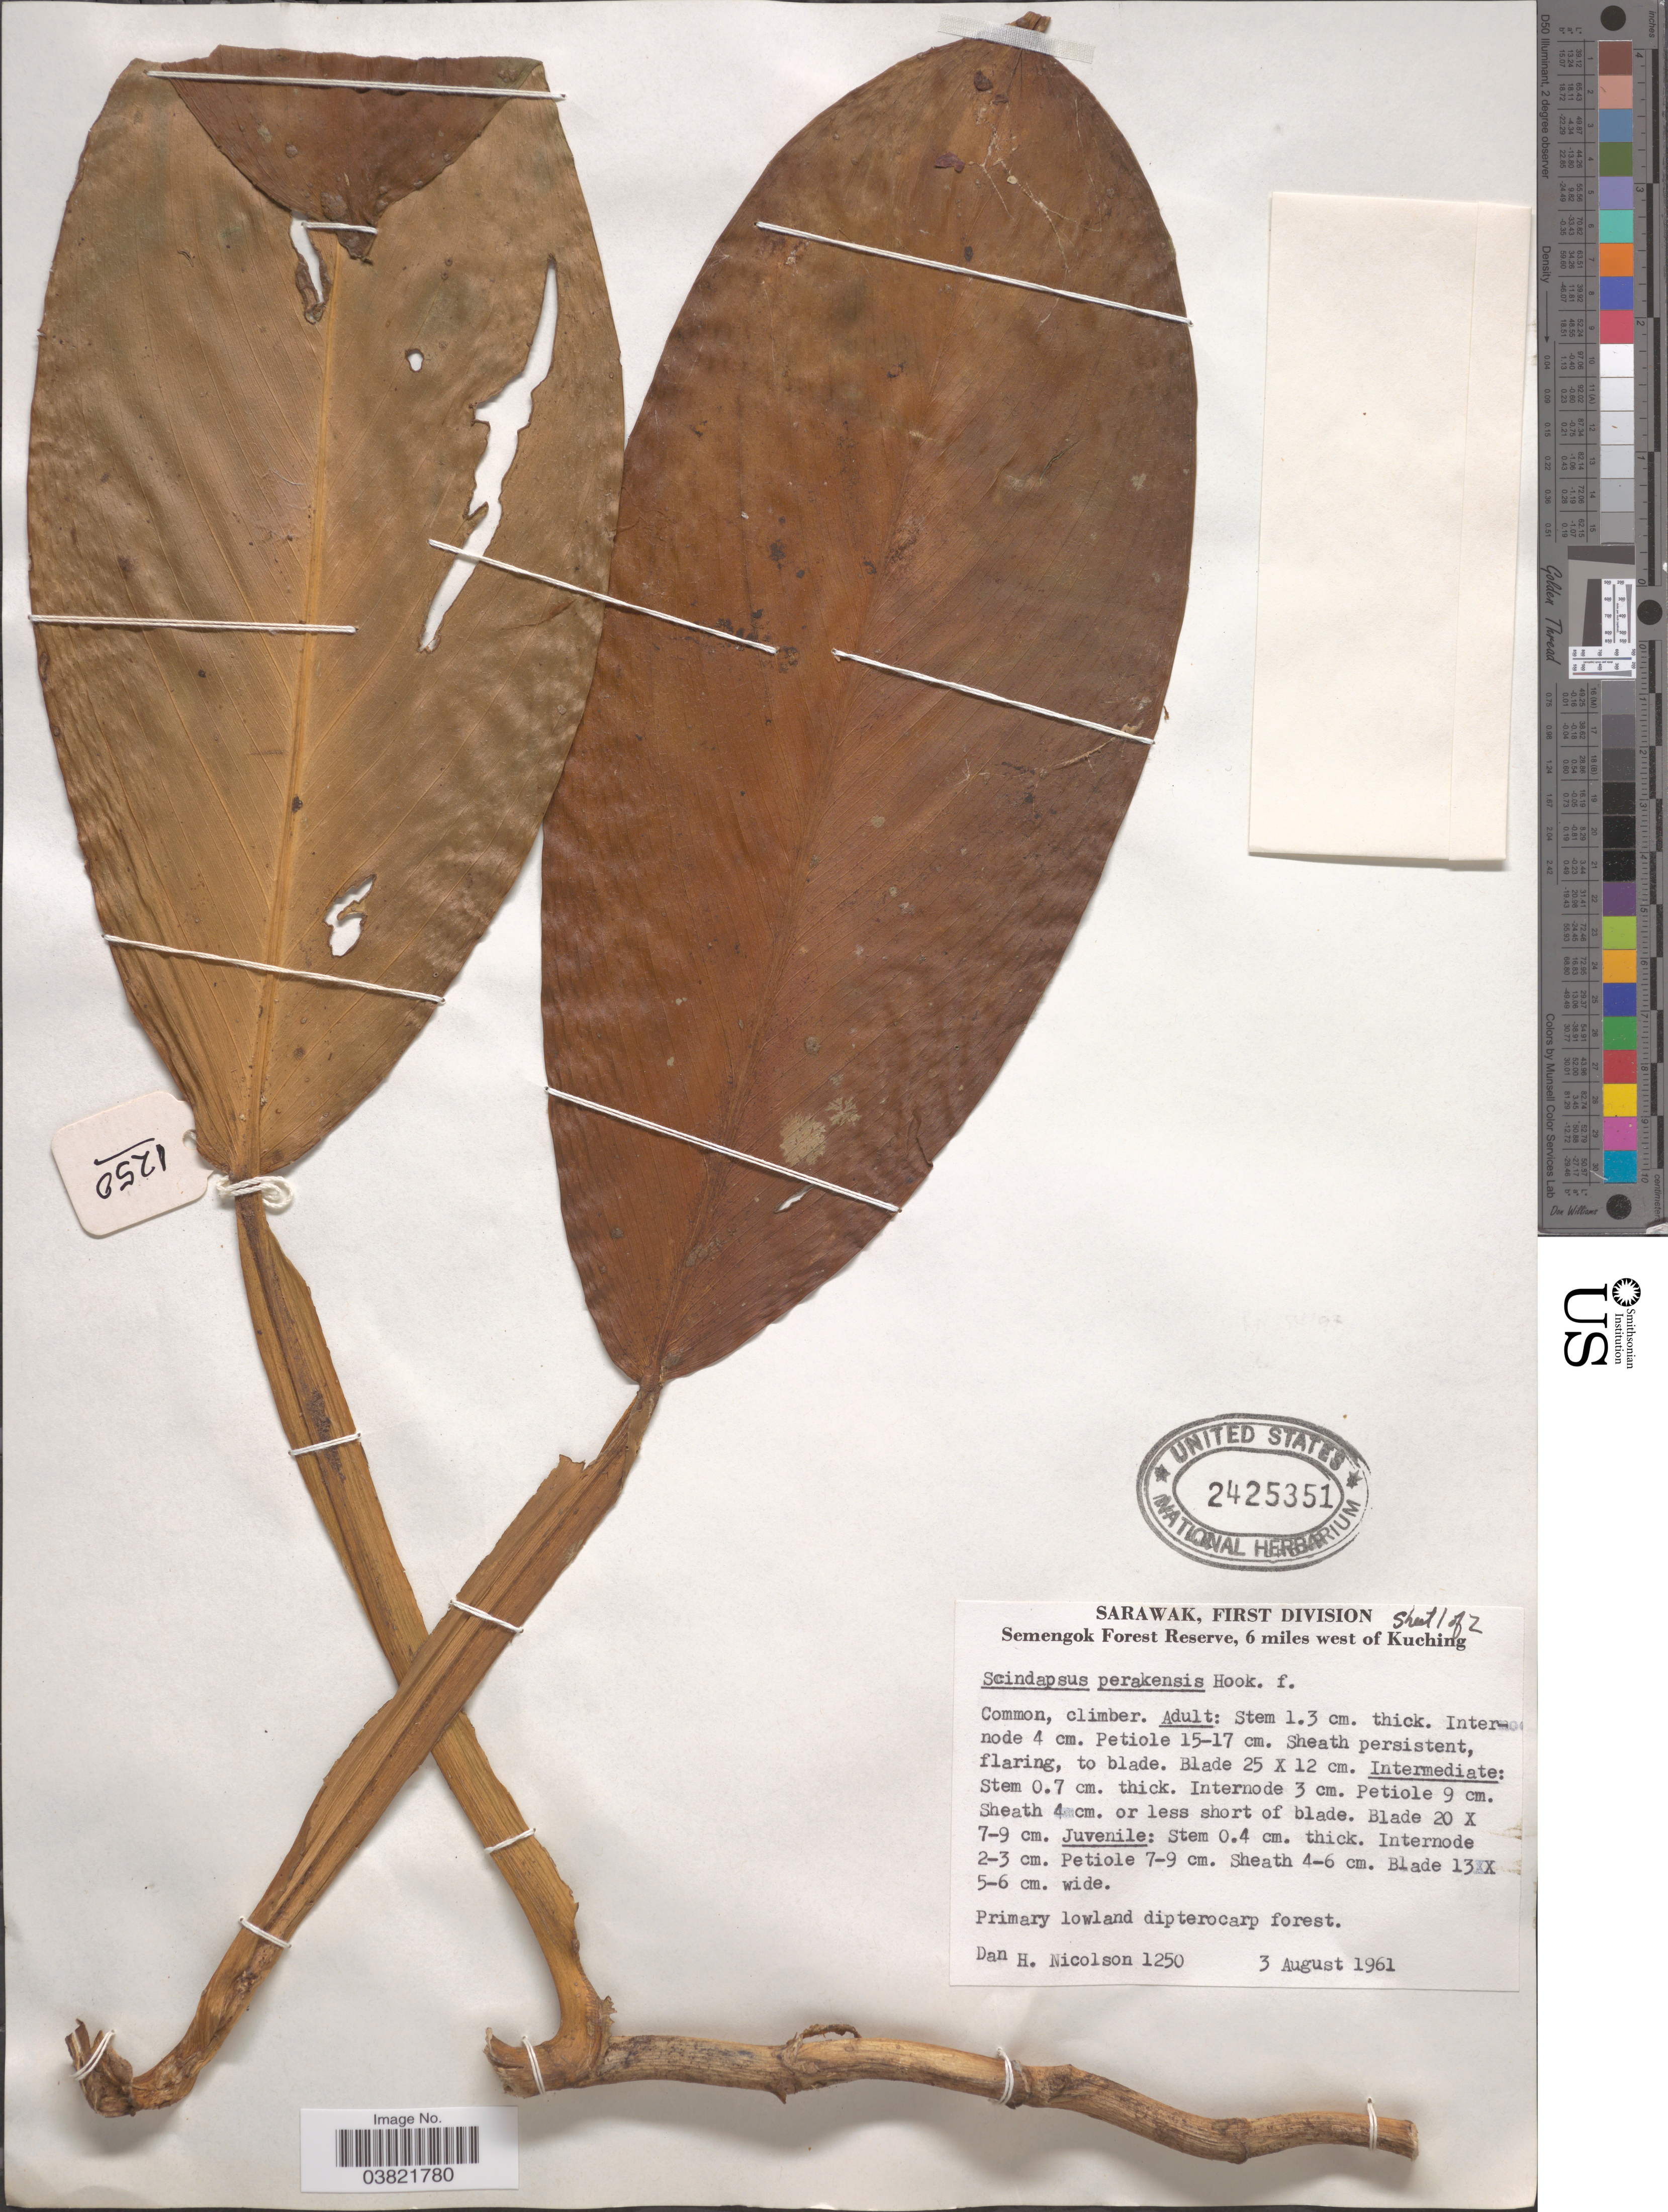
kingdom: Plantae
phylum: Tracheophyta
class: Liliopsida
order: Alismatales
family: Araceae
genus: Scindapsus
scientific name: Scindapsus perakensis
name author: Hook. f.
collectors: D. H. Nicolson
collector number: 1250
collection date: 1961-08-03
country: Malaysia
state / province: Sarawak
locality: First Division. Semengok Forest Reserve, 6 miles west of Kuching.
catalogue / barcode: US 2425351